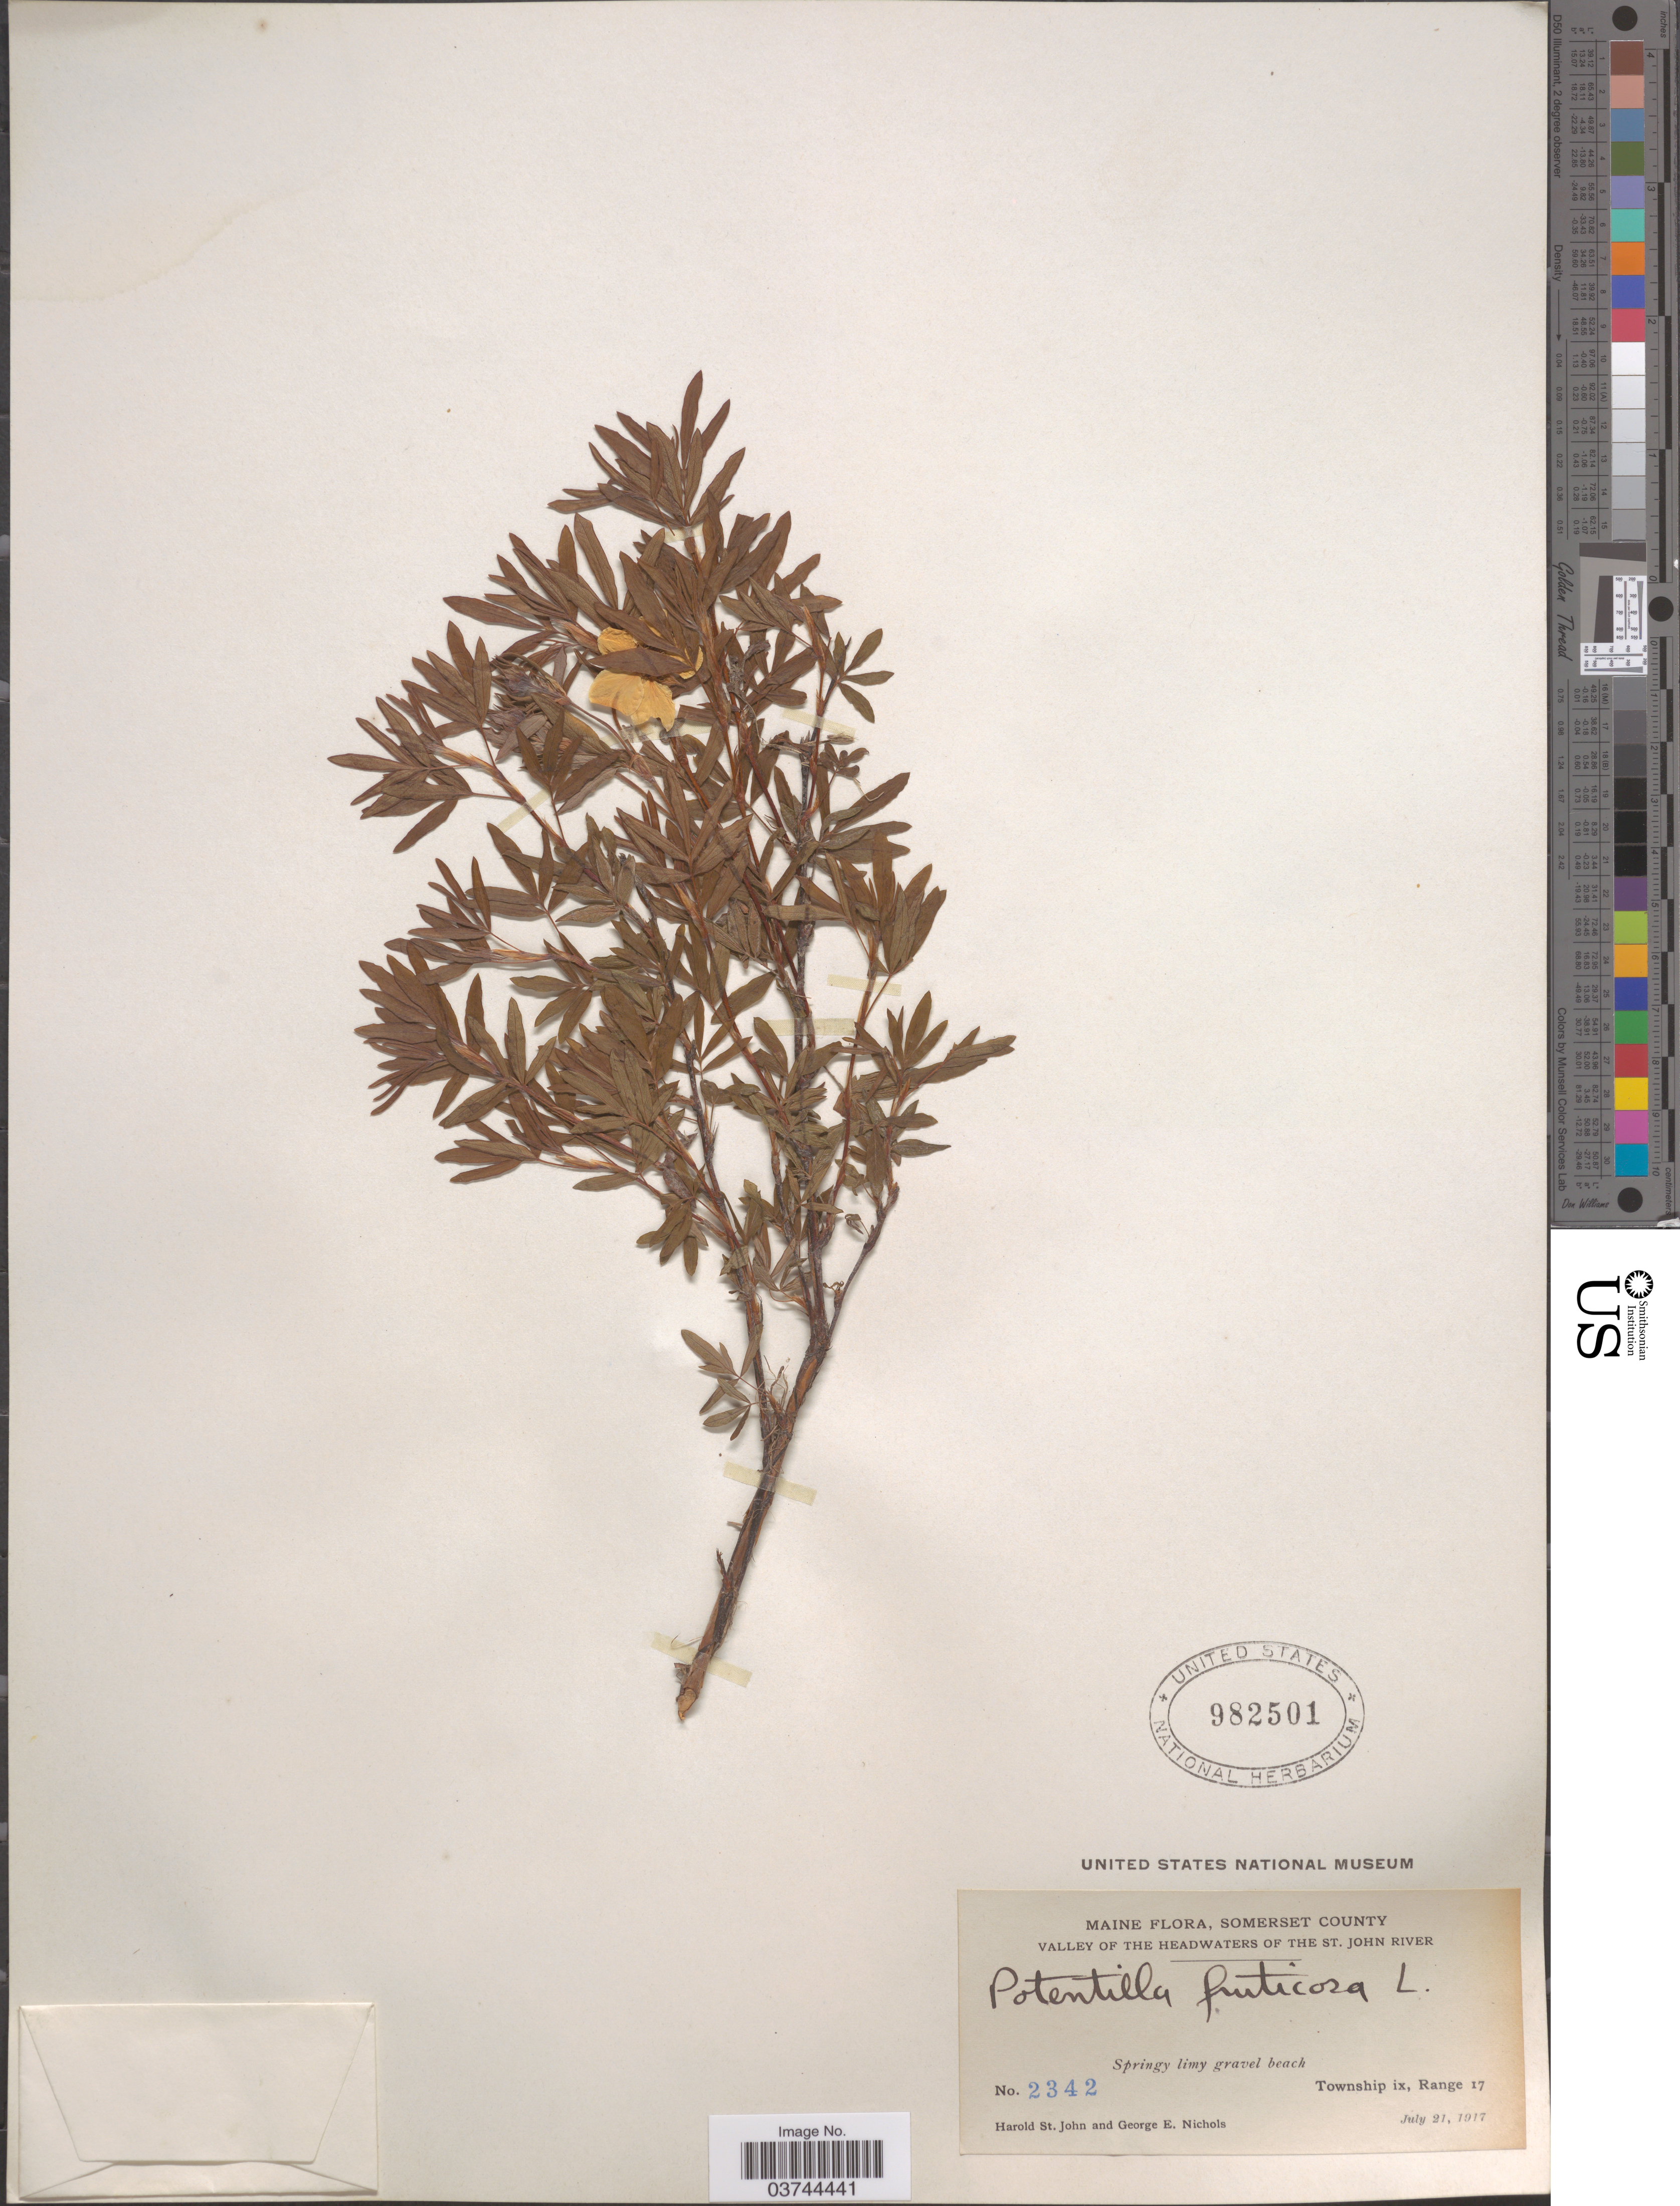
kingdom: Plantae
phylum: Tracheophyta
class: Magnoliopsida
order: Rosales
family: Rosaceae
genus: Dasiphora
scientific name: Dasiphora fruticosa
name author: (L.) Rydb.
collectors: H. St. John & G. E. Nichols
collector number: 2342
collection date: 1917-07-21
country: United States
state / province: Maine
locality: Somerset County. Valley of the Headwaters of The St. John River. Township ix, Range 17.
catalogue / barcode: US 982501